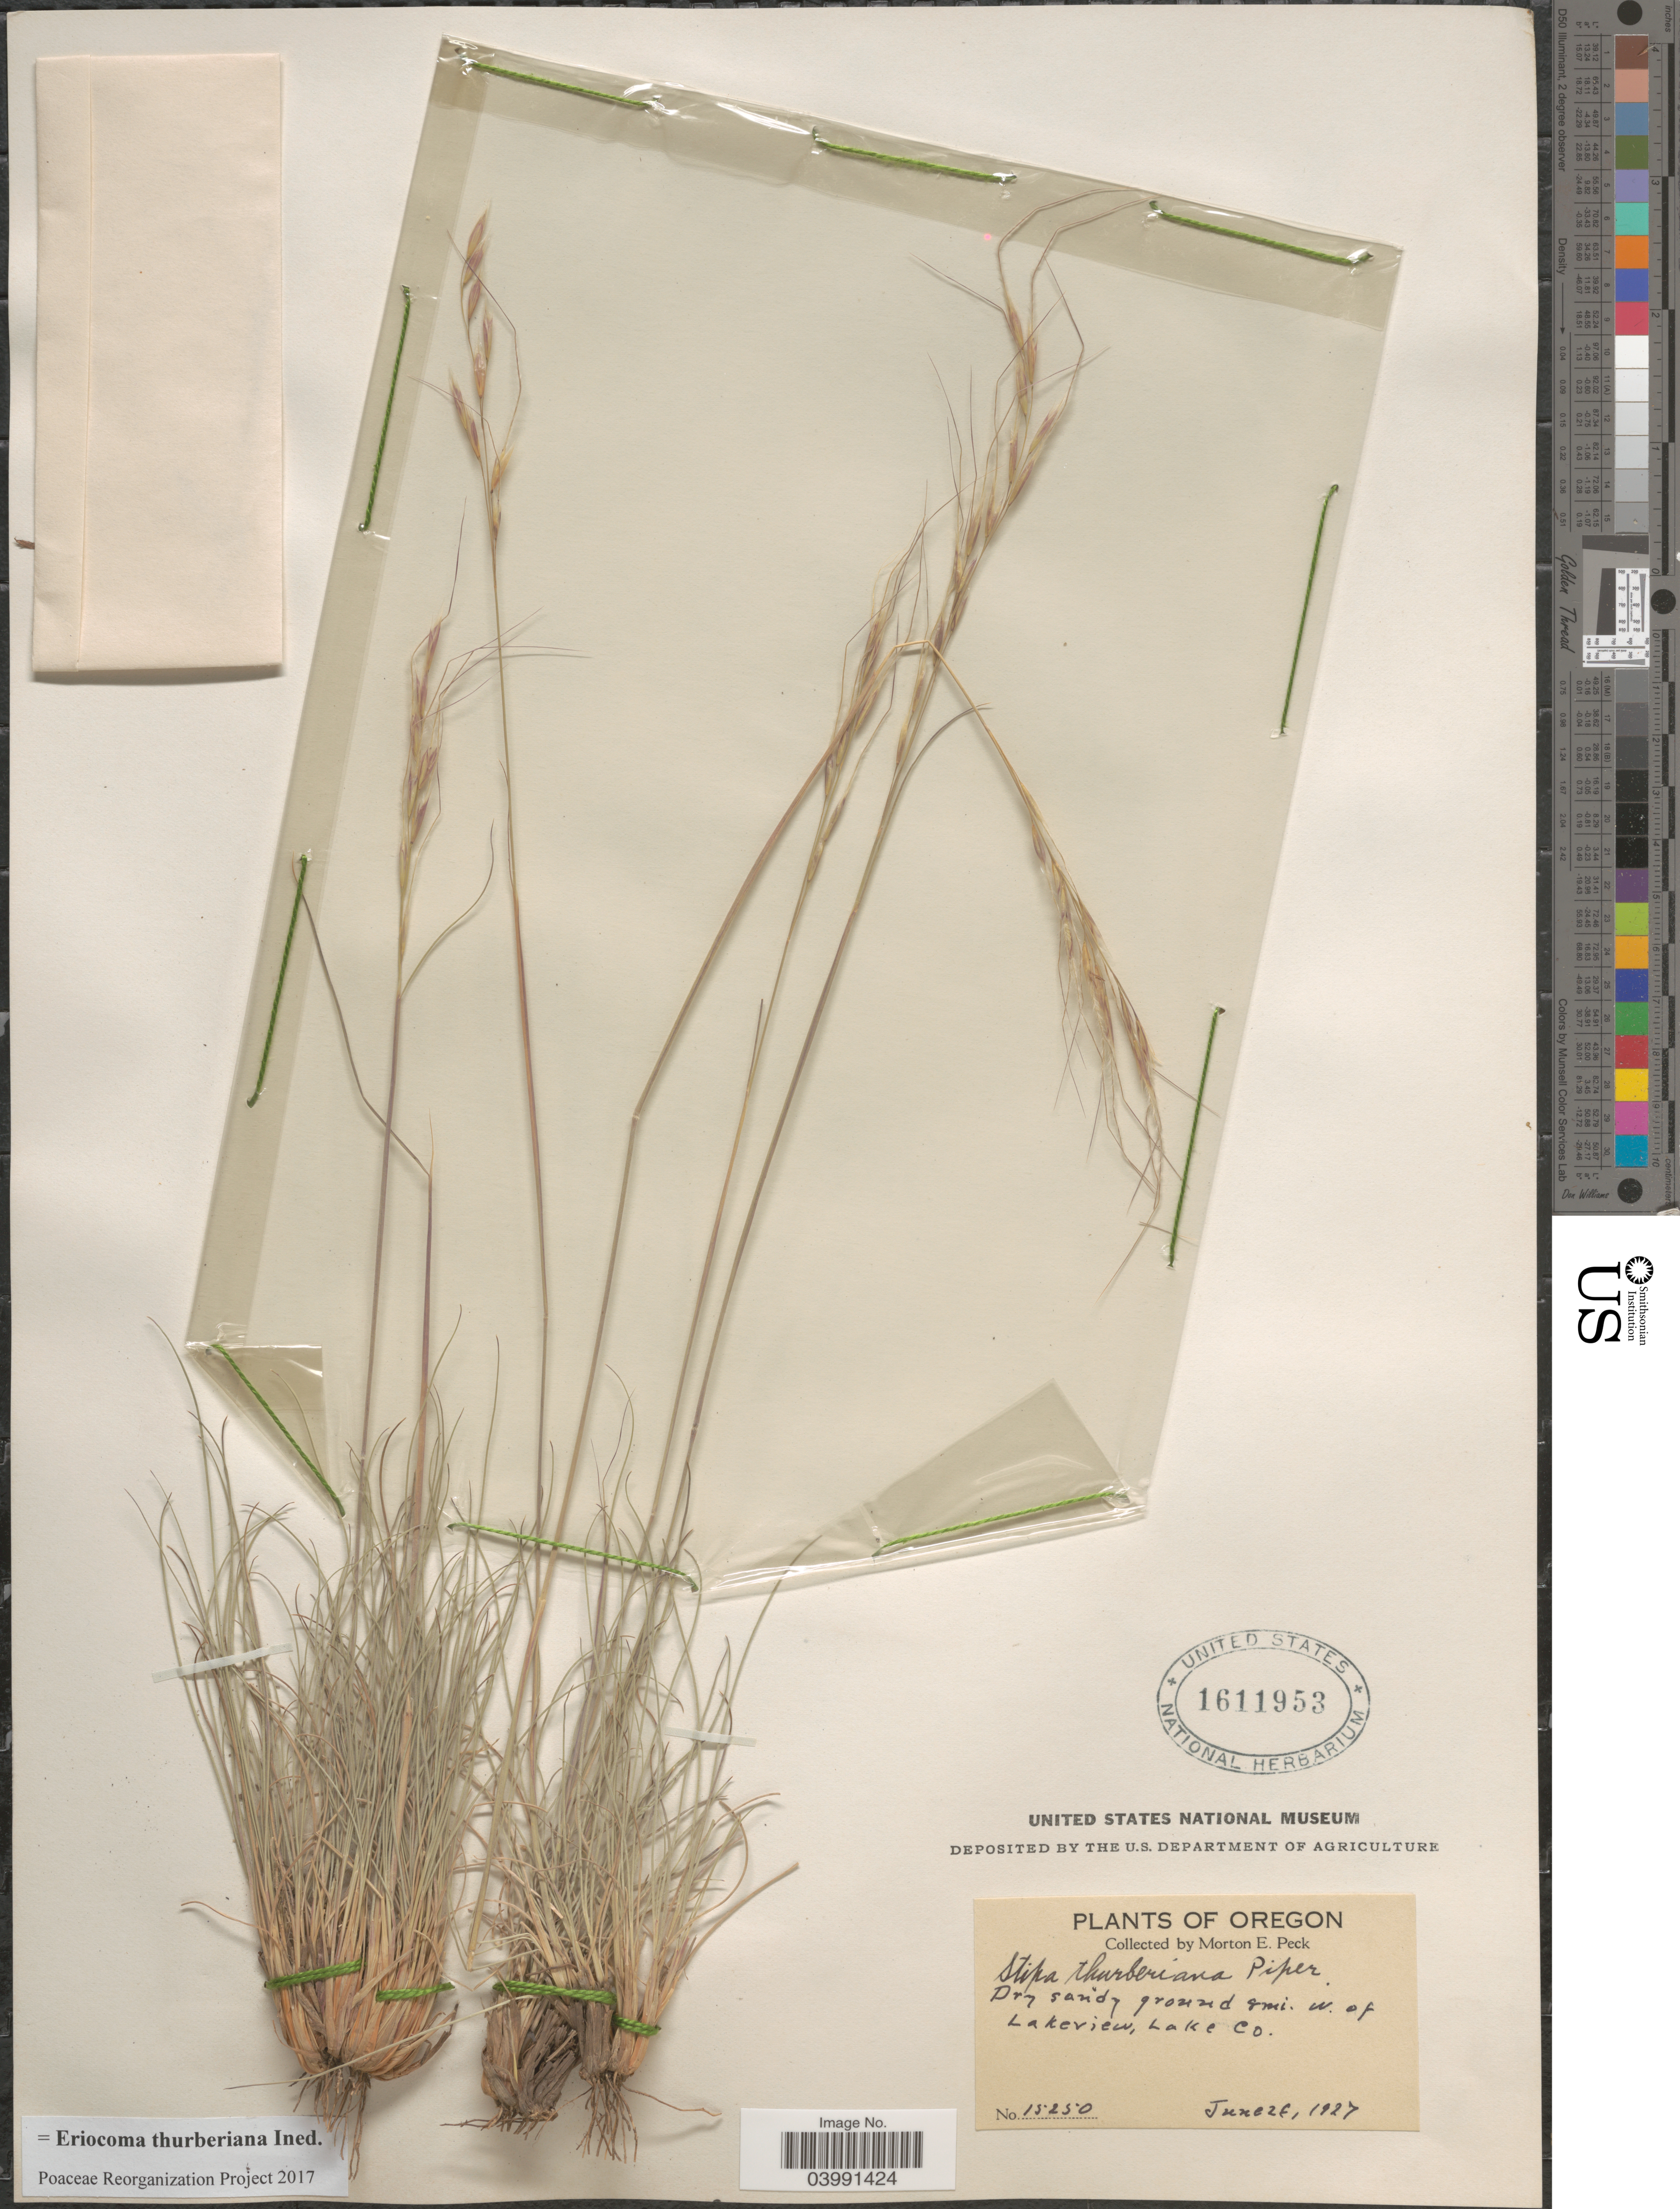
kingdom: Plantae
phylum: Tracheophyta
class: Liliopsida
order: Poales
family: Poaceae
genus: Eriocoma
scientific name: Eriocoma thurberiana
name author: (Piper) Romasch.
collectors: M. E. Peck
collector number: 15250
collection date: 1927-06-26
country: United States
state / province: Oregon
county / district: Lake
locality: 8 mi. W. of Lakeview, Lake Co.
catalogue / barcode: US 1611953